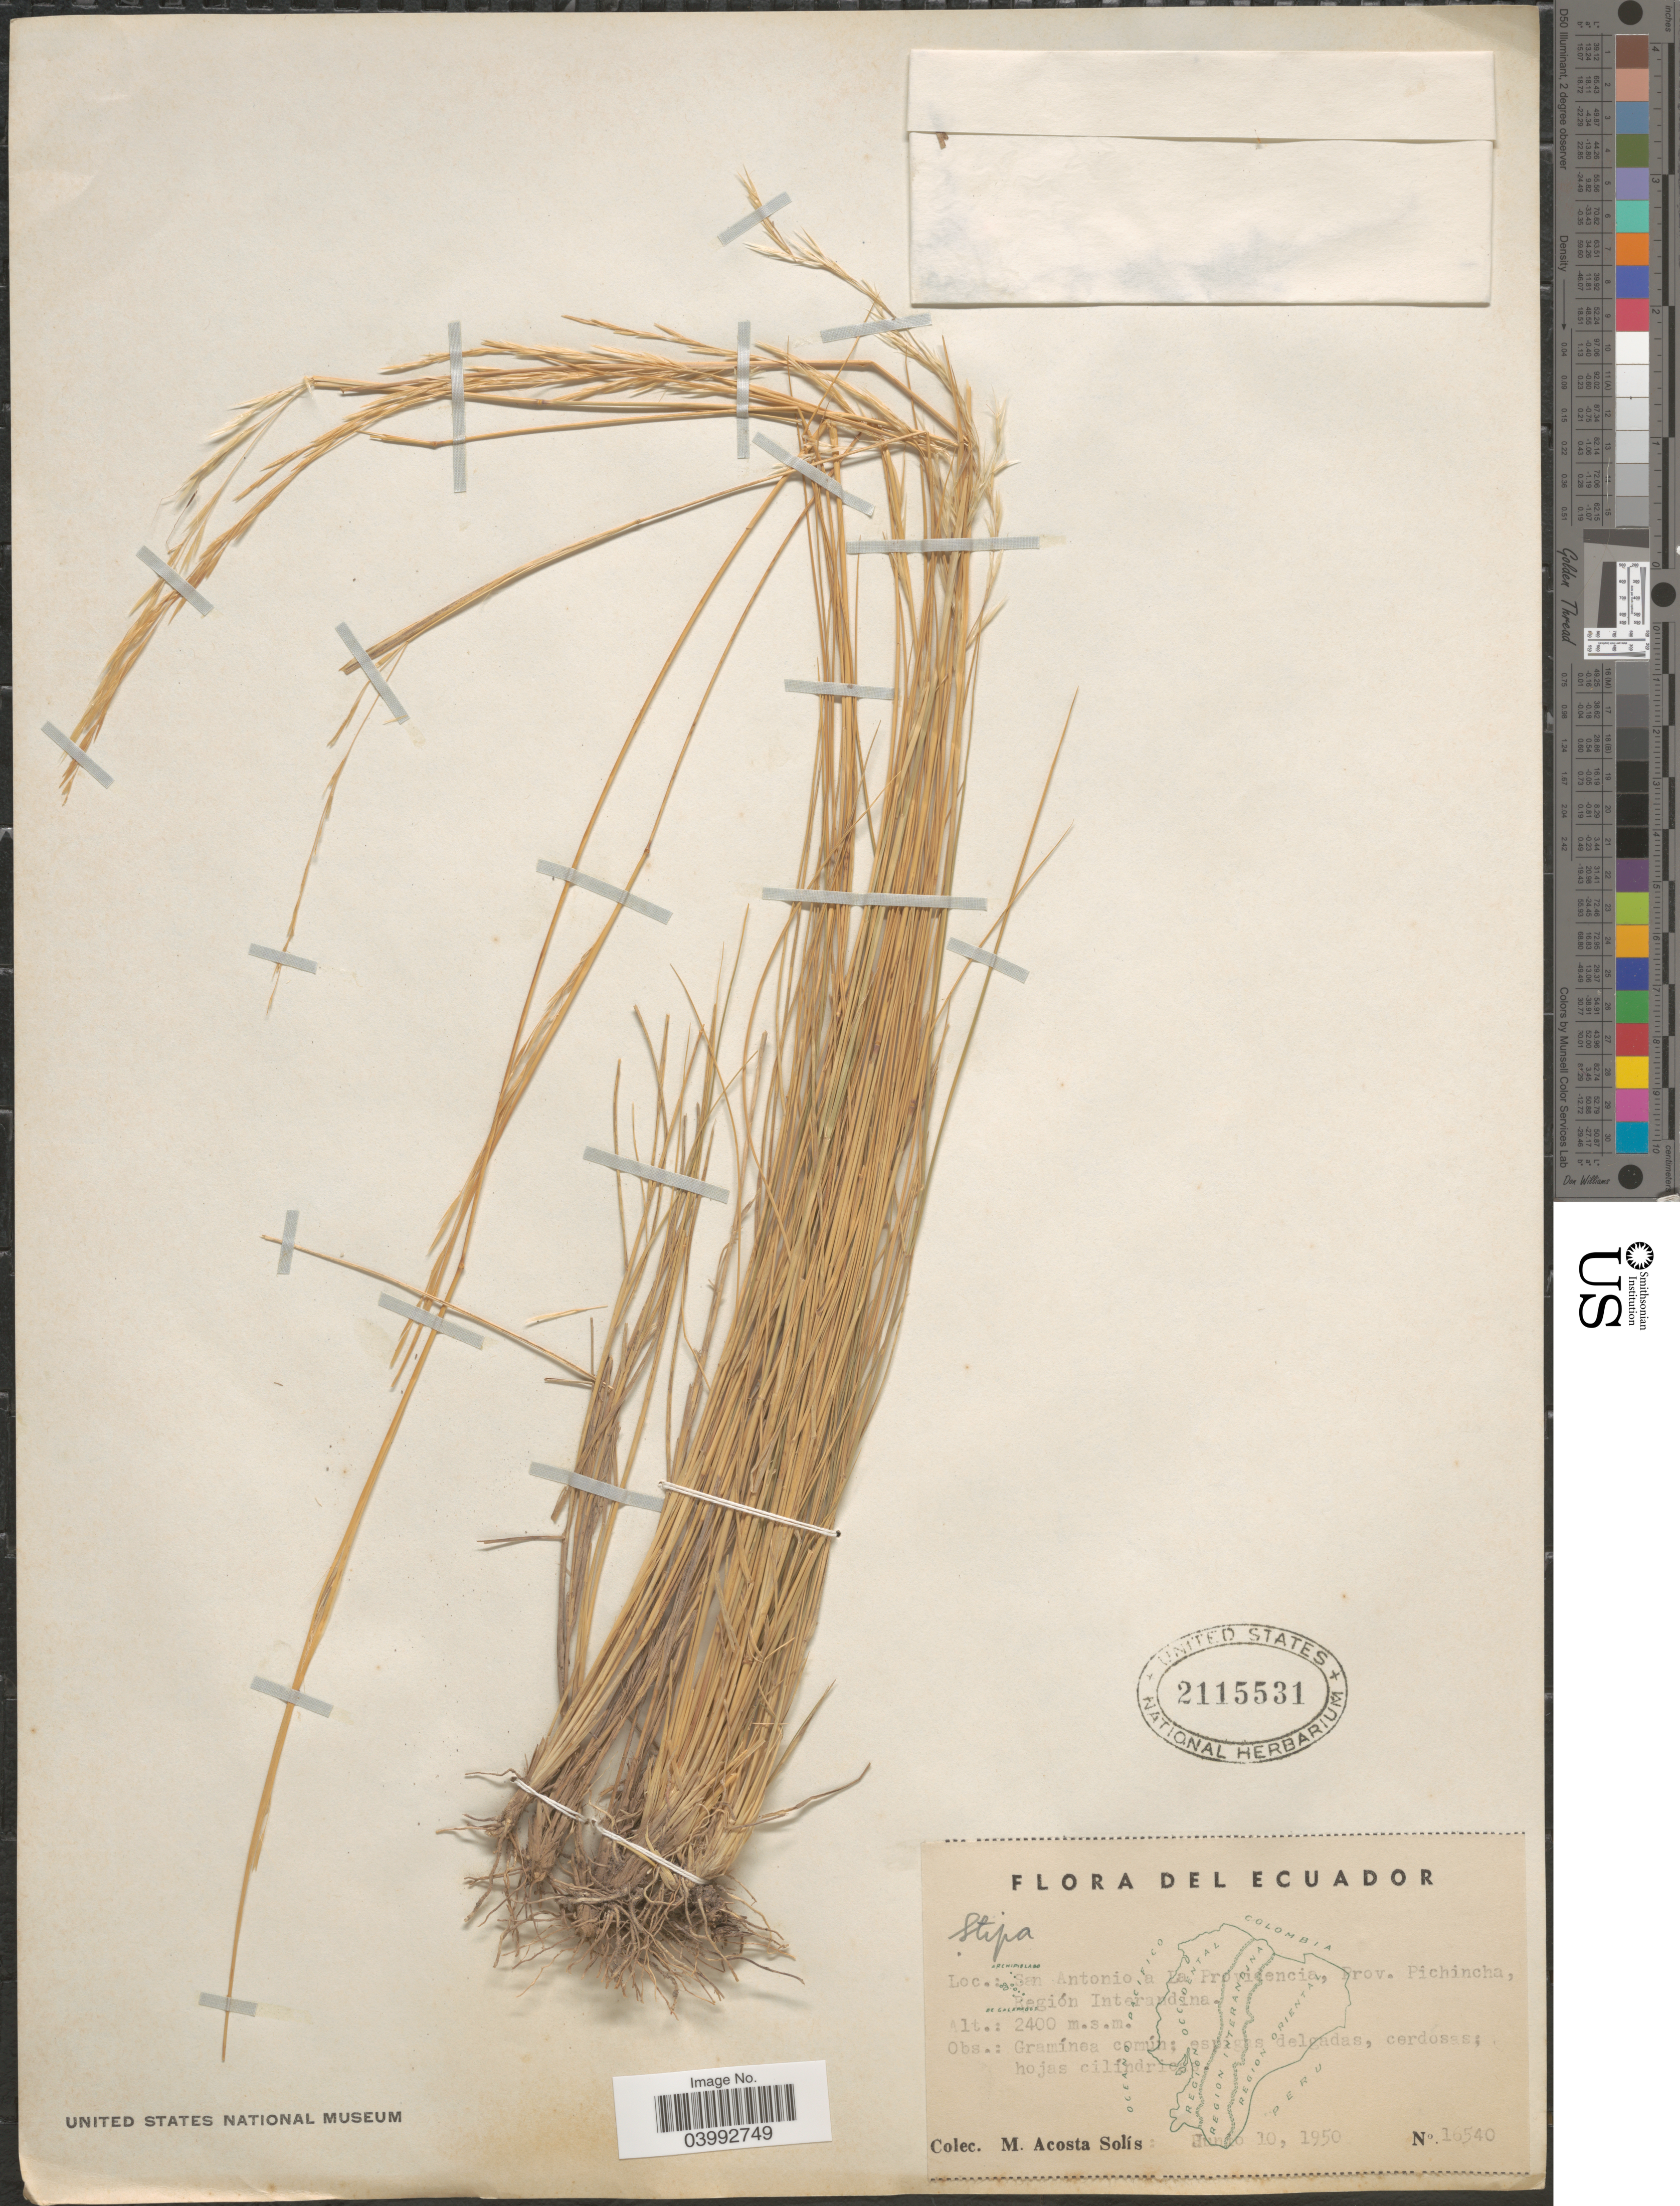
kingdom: Plantae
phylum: Tracheophyta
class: Liliopsida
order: Poales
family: Poaceae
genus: Jarava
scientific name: Jarava sp.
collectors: M. Acosta Solis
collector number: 16540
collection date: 1950-06-10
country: Ecuador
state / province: Pichincha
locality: San Antonio a la Provincia, Región Interandina.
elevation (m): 2400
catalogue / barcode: US 2115531